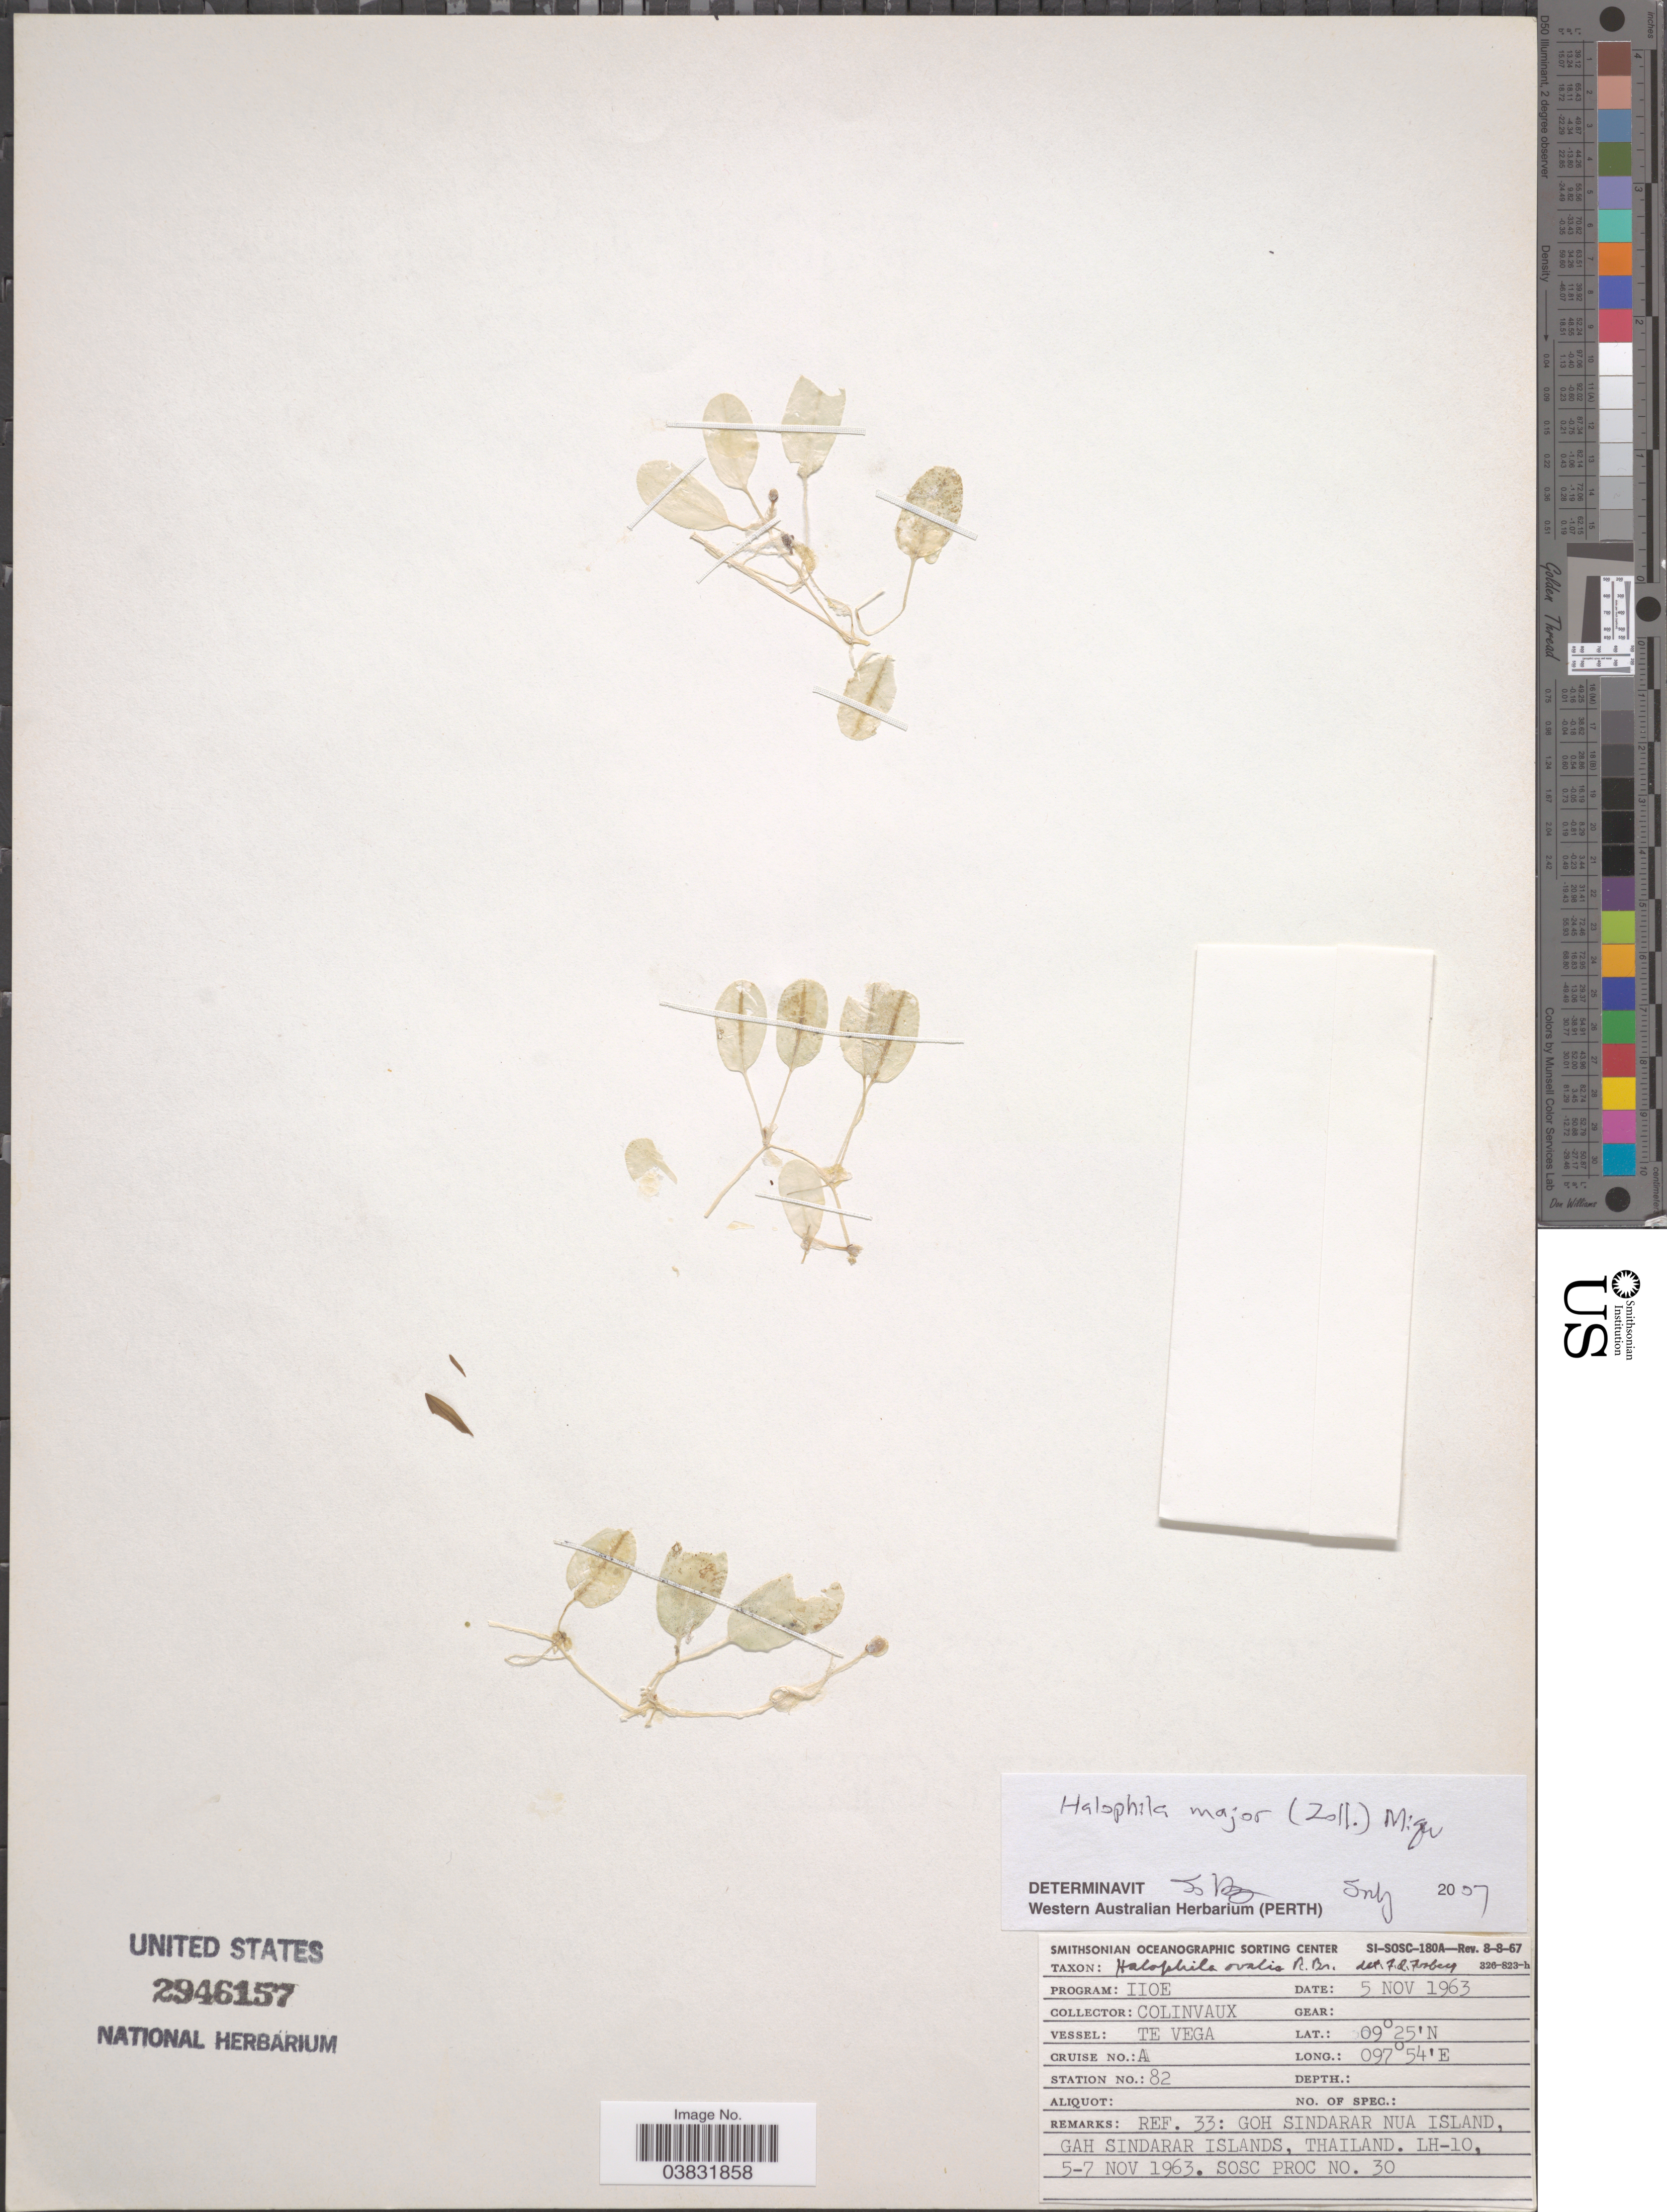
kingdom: Plantae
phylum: Tracheophyta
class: Liliopsida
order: Alismatales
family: Hydrocharitaceae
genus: Halophila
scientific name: Halophila major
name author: (Zoll.) Miq.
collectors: Colinvaux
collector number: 30?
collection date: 1963-11-05/1963-11-07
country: Thailand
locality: Ref. 33: Goh Sindarar Nua Island, Gah Sindarar Islands, LH-10.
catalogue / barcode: US 2946157